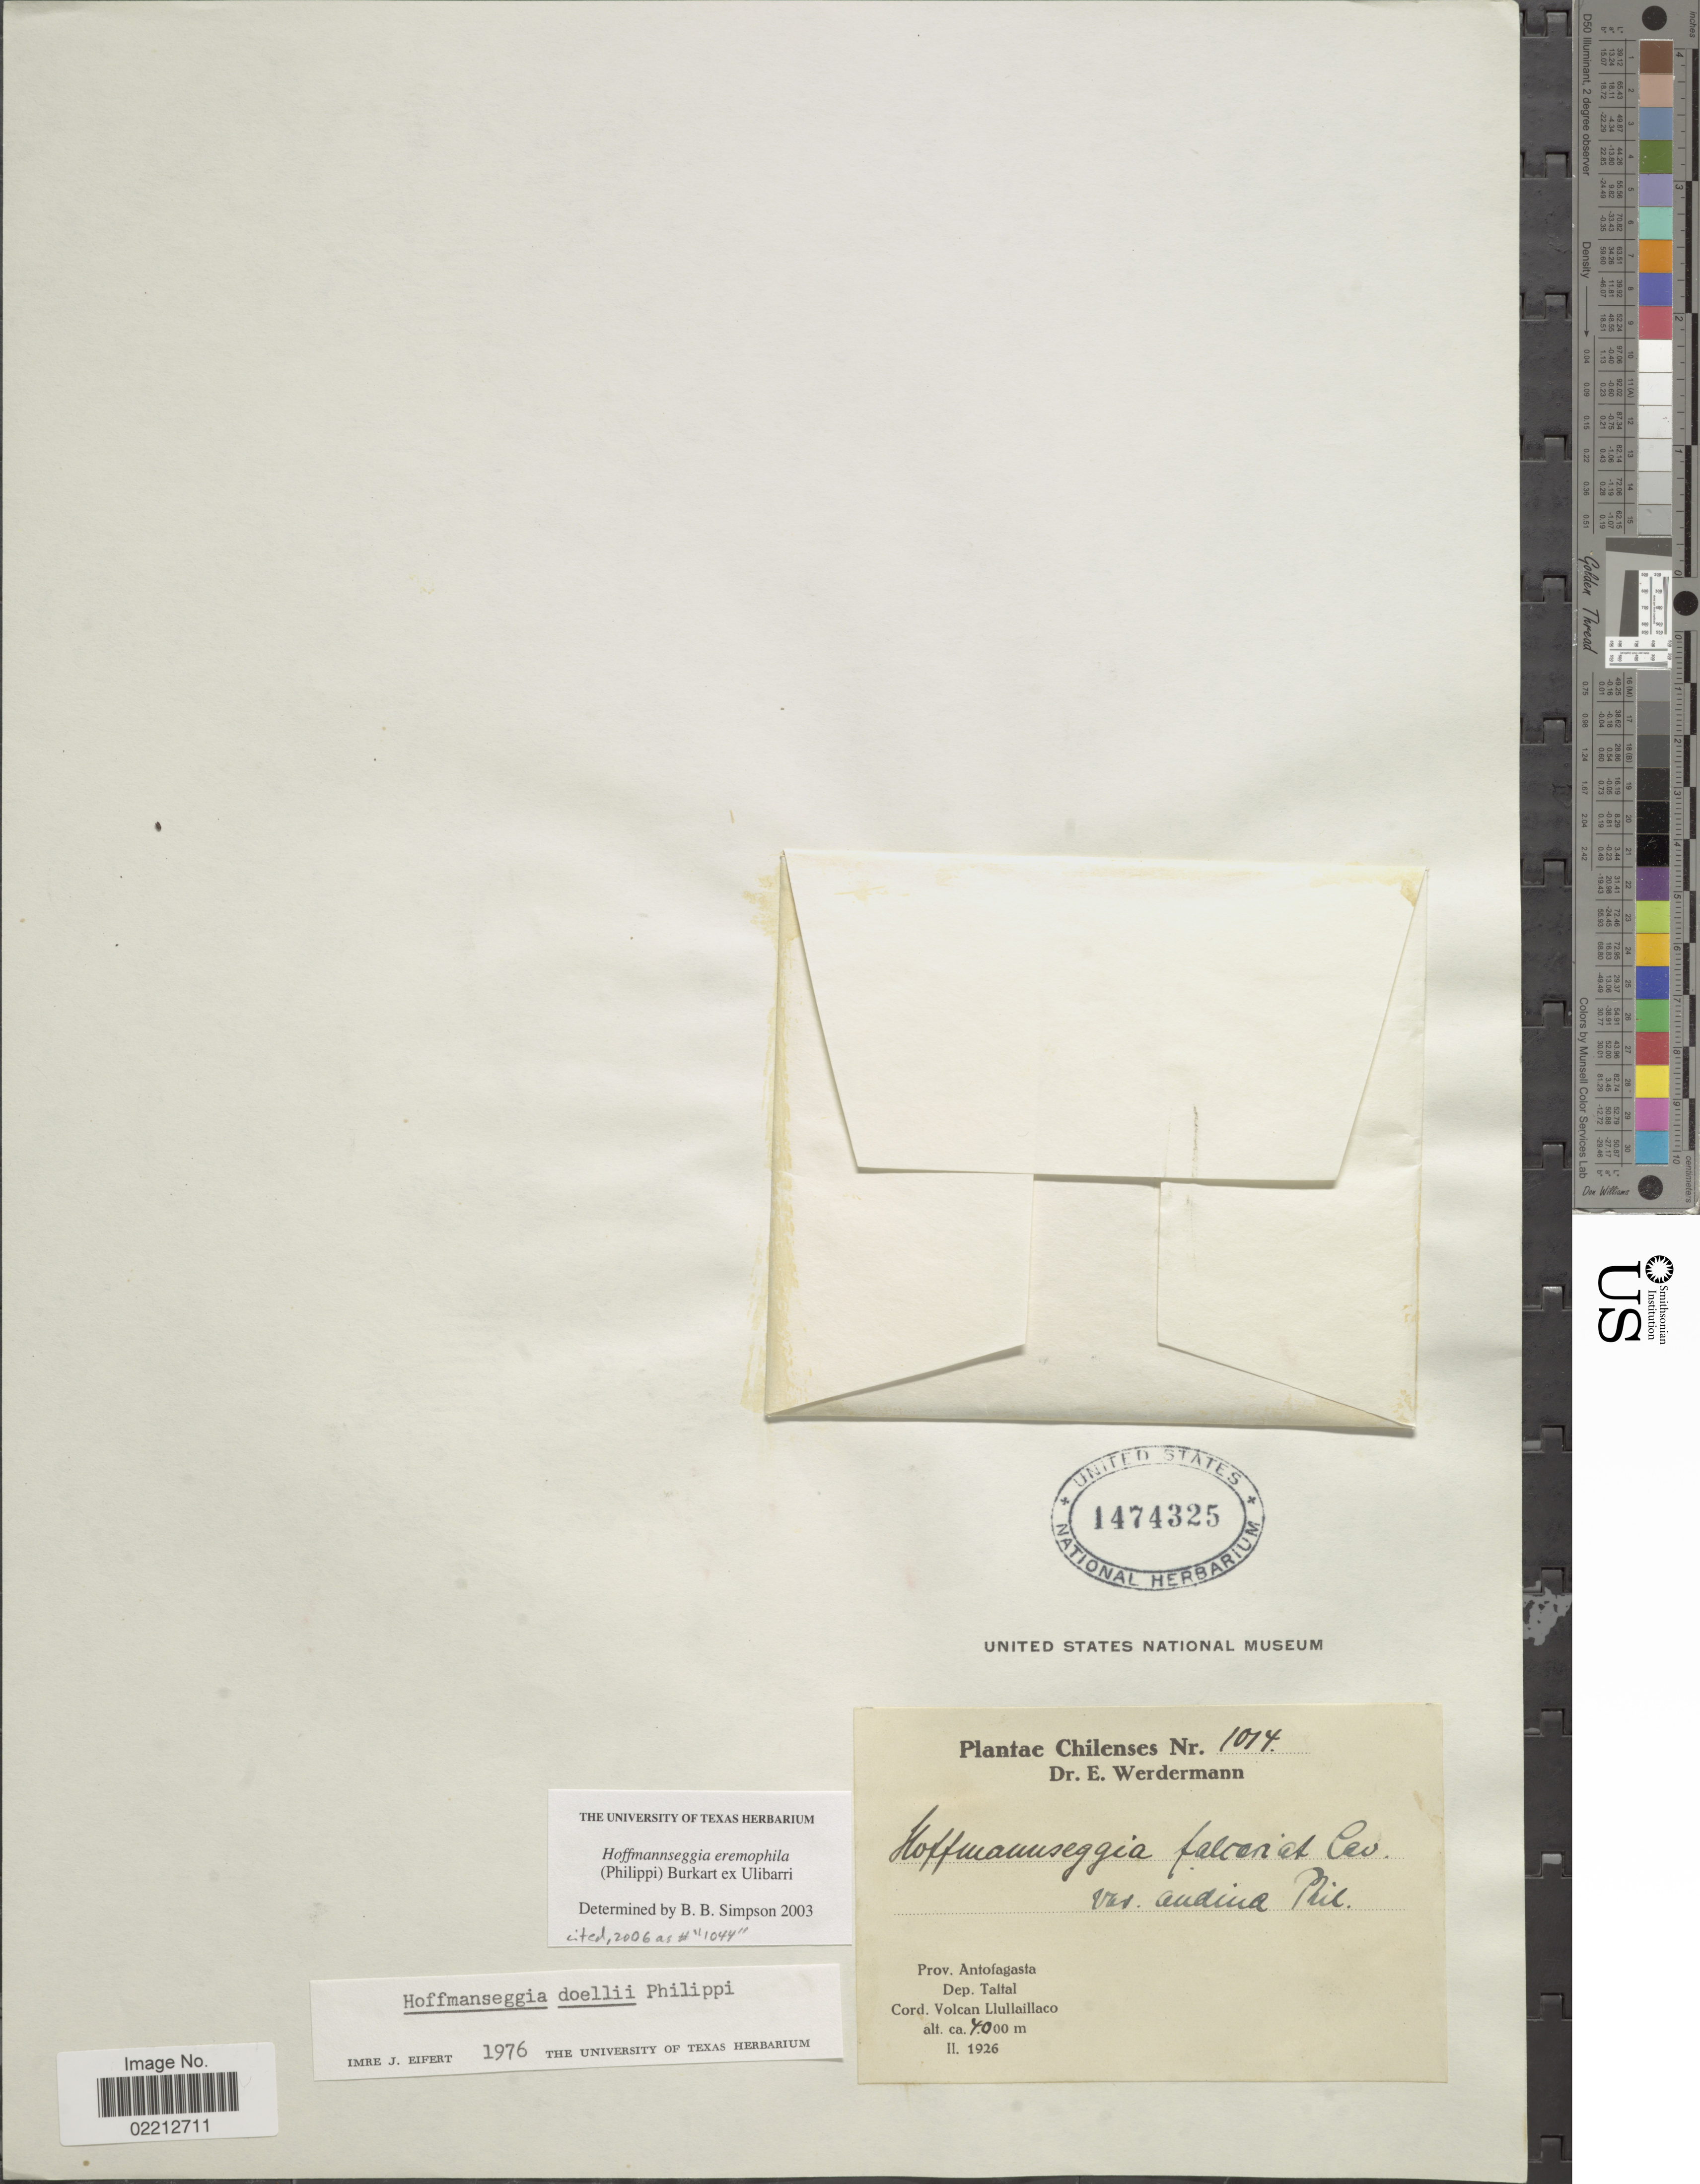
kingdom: Plantae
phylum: Tracheophyta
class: Magnoliopsida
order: Fabales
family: Fabaceae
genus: Hoffmannseggia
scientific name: Hoffmannseggia eremophila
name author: (Phil.) Ulibarri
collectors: E. Werdermann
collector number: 1014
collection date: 1926-02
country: Chile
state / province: Antofagasta (II)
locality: Dep. Taltal, Cord. Volcan Llullaillaco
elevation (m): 4000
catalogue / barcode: US 1474325